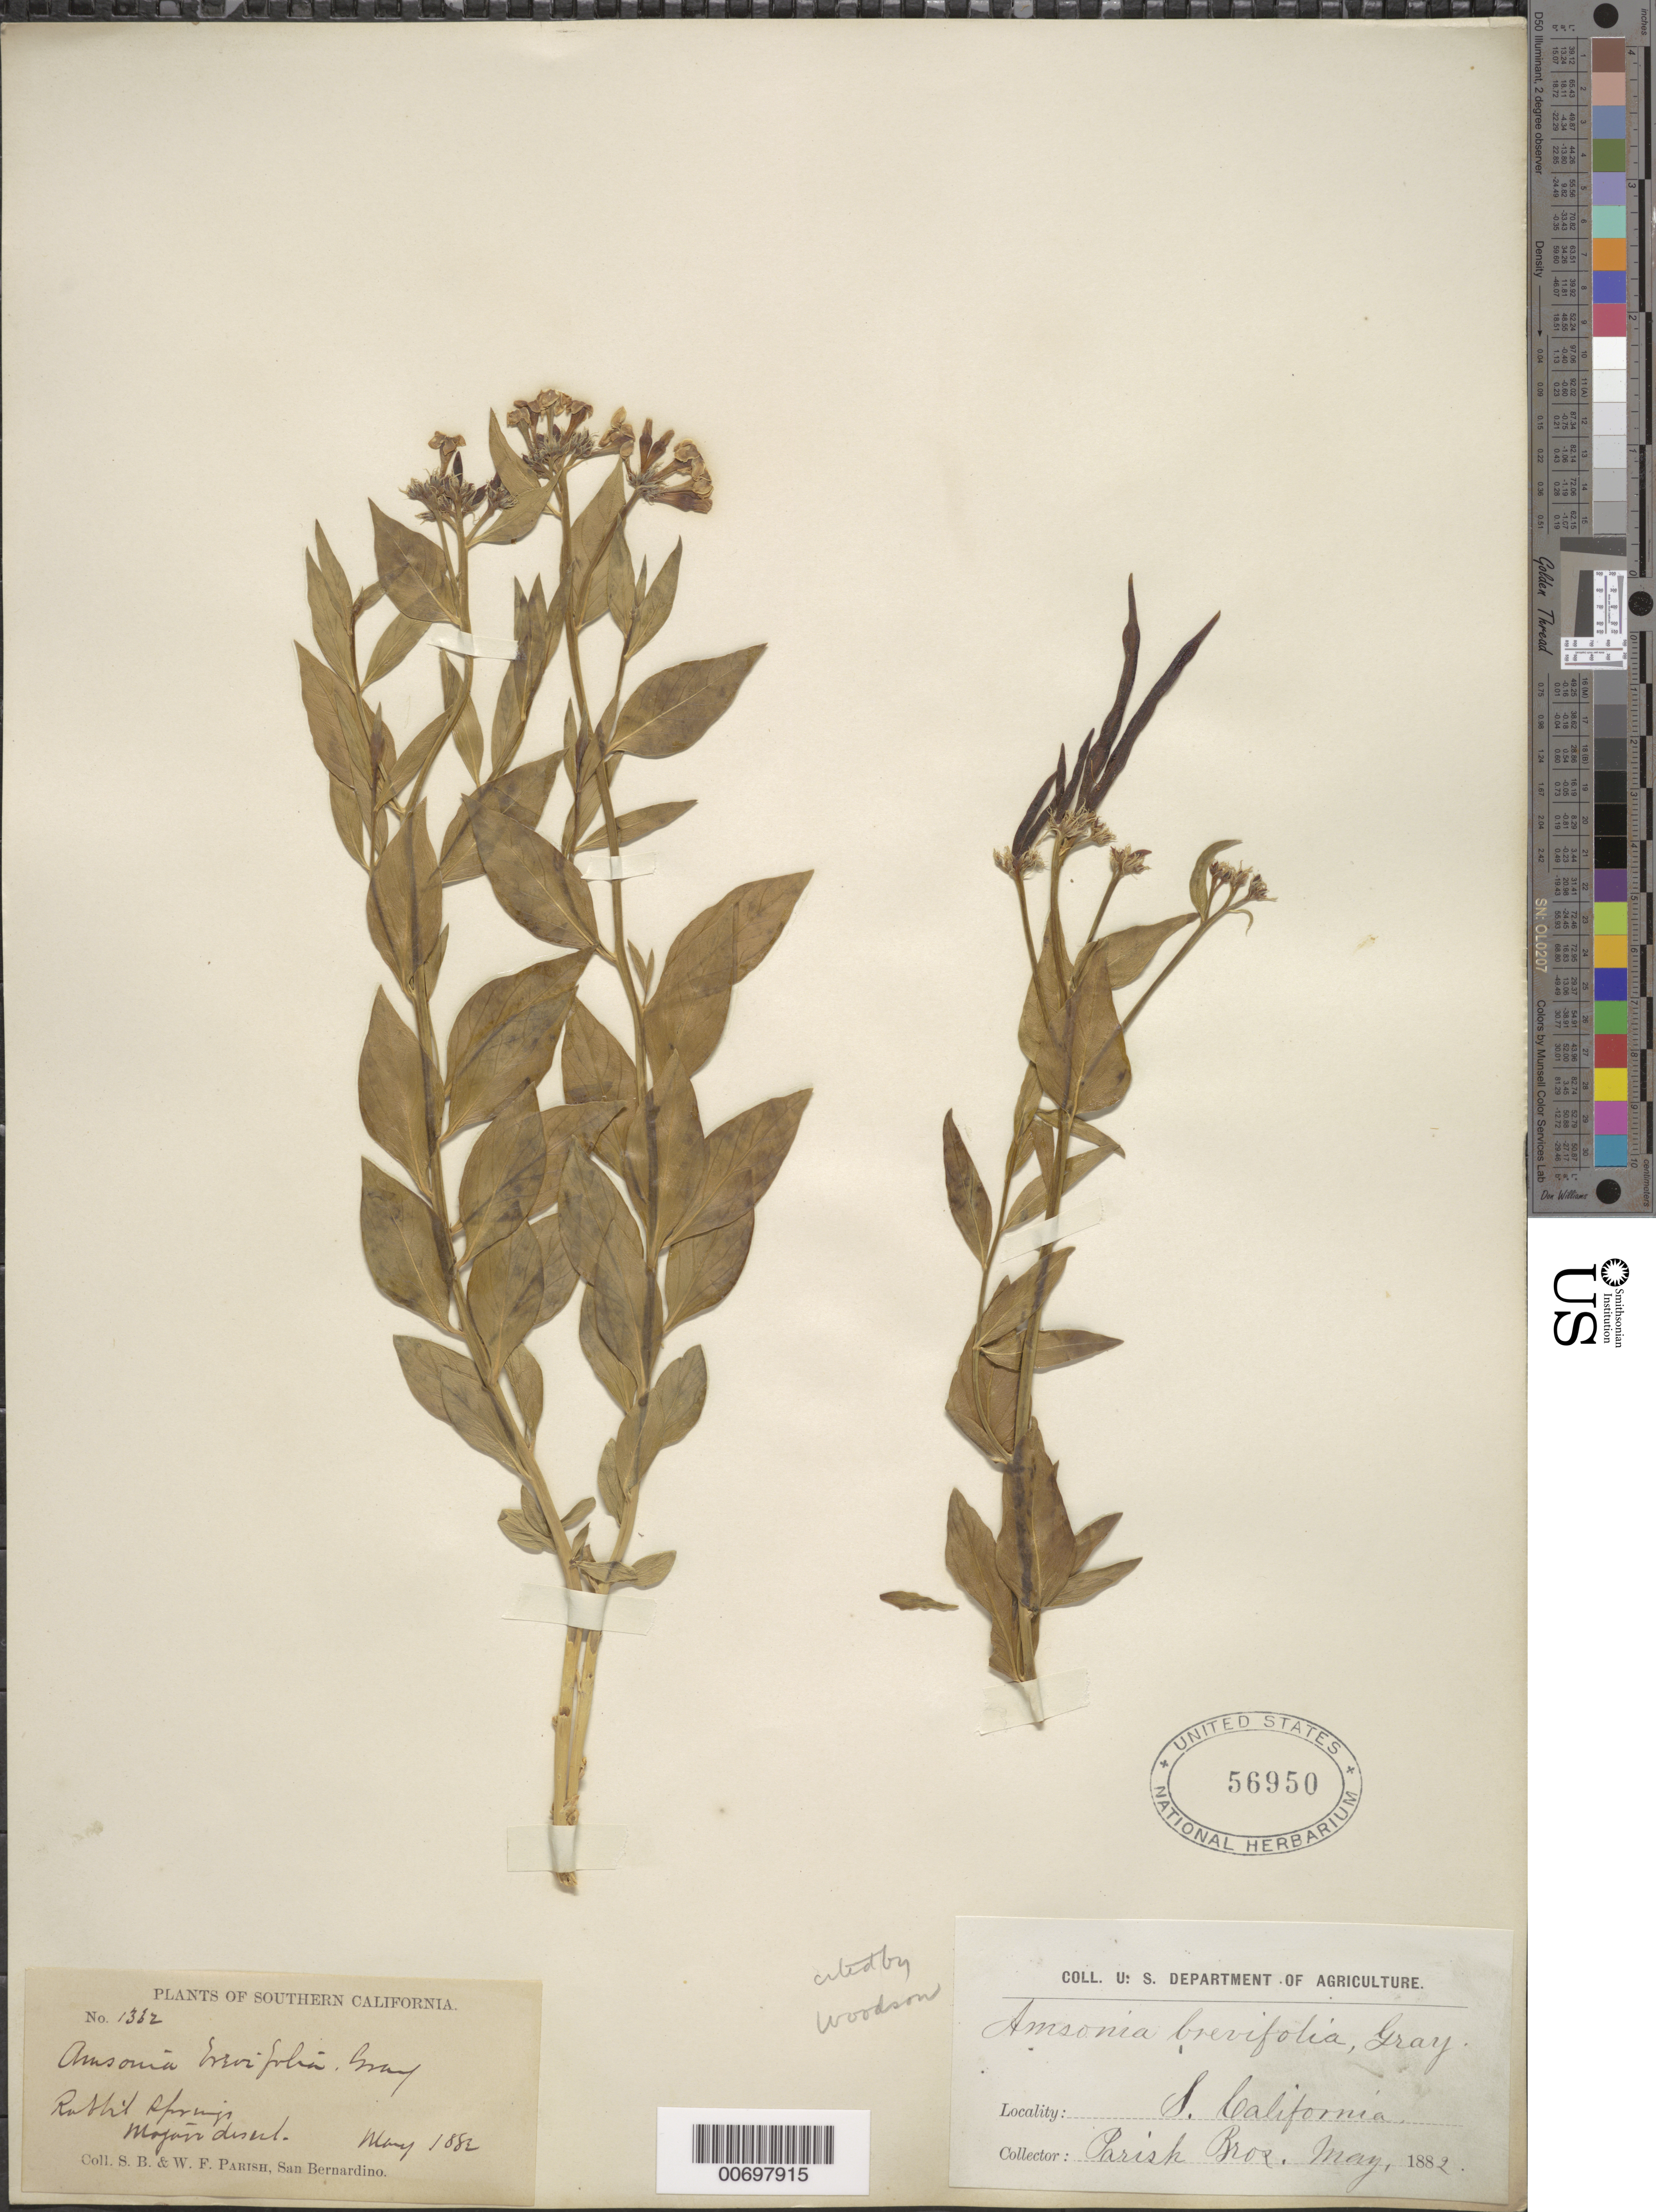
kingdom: Plantae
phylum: Tracheophyta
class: Magnoliopsida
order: Gentianales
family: Apocynaceae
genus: Amsonia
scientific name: Amsonia brevifolia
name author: A. Gray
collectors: S. B. Parish & W. F. Parish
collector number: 1332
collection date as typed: May 1882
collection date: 1882-05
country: United States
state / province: California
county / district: San Bernardino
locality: Rabbit Spring, Mojave desert.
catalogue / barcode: US 56950